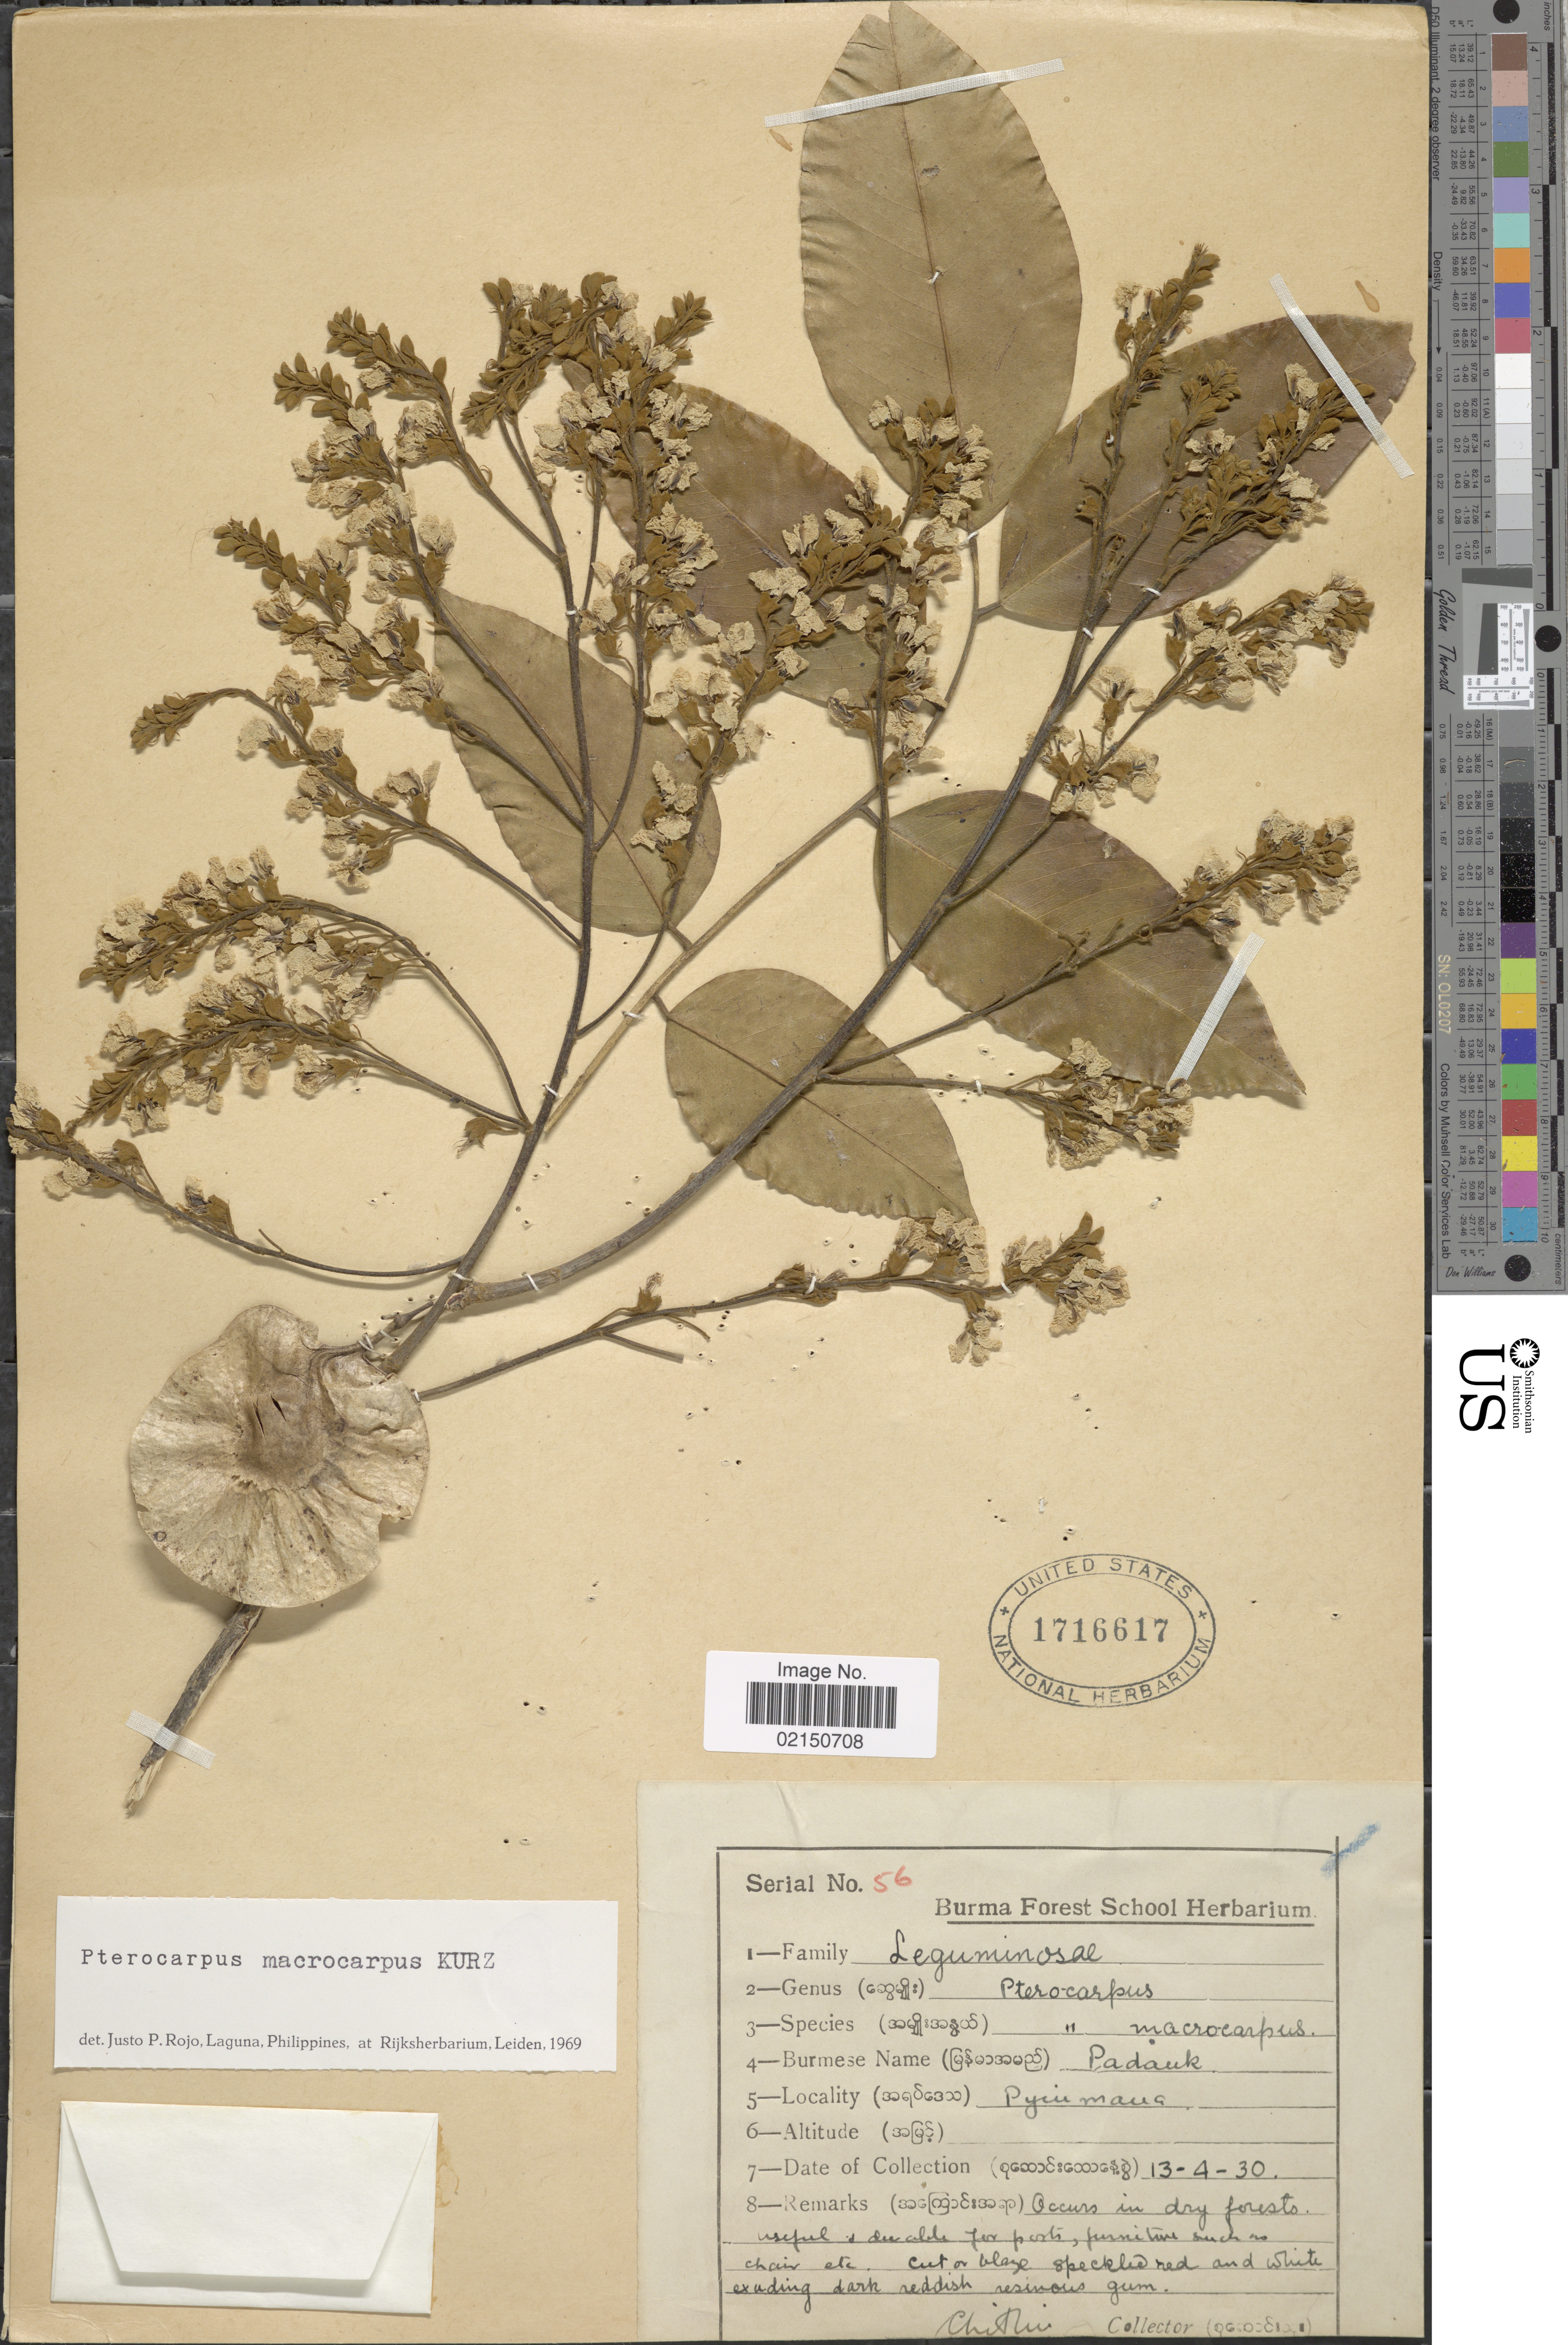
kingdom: Plantae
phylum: Tracheophyta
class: Magnoliopsida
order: Fabales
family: Fabaceae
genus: Pterocarpus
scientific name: Pterocarpus macrocarpus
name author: Kurz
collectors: Burma Forest School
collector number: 56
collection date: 1930-04-13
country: Myanmar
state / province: Nay Pyi Taw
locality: Pyinmana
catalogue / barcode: US 1716617